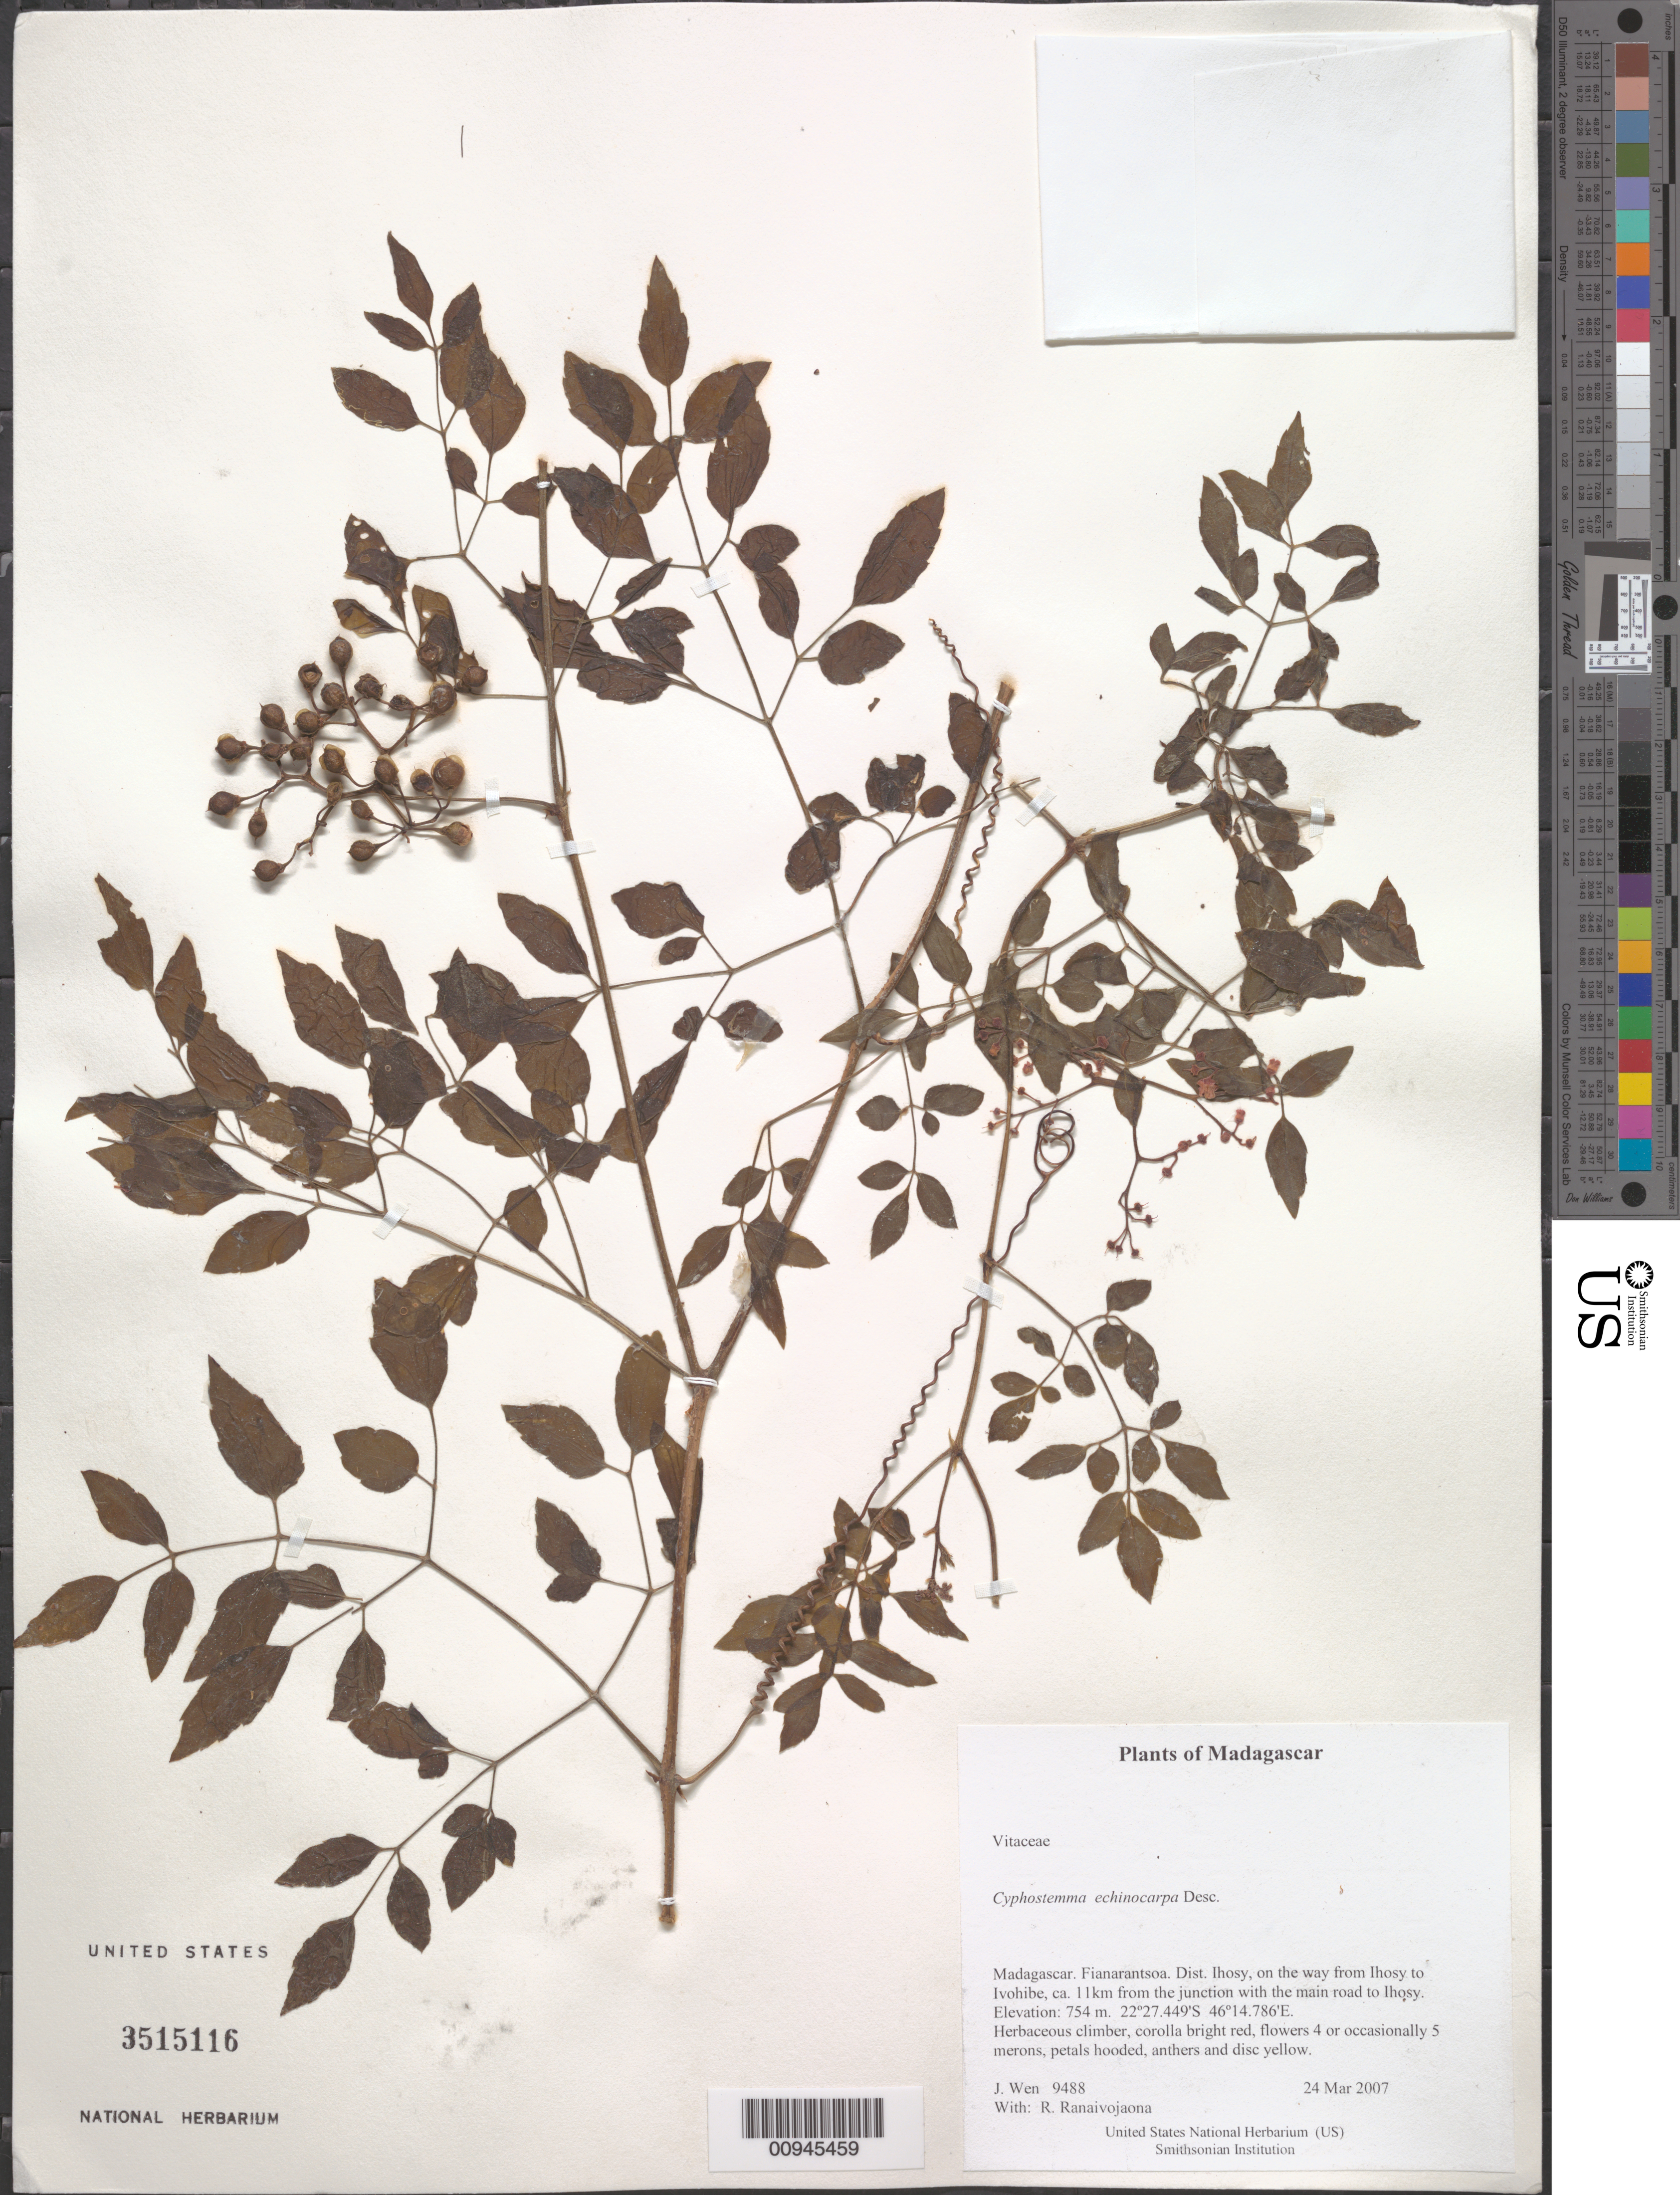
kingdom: Plantae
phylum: Tracheophyta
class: Magnoliopsida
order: Vitales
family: Vitaceae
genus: Cyphostemma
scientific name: Cyphostemma echinocarpa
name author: Desc.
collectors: J. Wen & R. Ranaivojaona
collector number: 9488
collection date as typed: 24 Mar 2007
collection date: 2007-03-24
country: Madagascar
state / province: Ihorombe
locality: Dist. Ihosy, on the way from Ihosy to Ivohibe, ca. 11km from the junction with the main road to Ihosy.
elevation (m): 754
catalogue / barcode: US 3515116